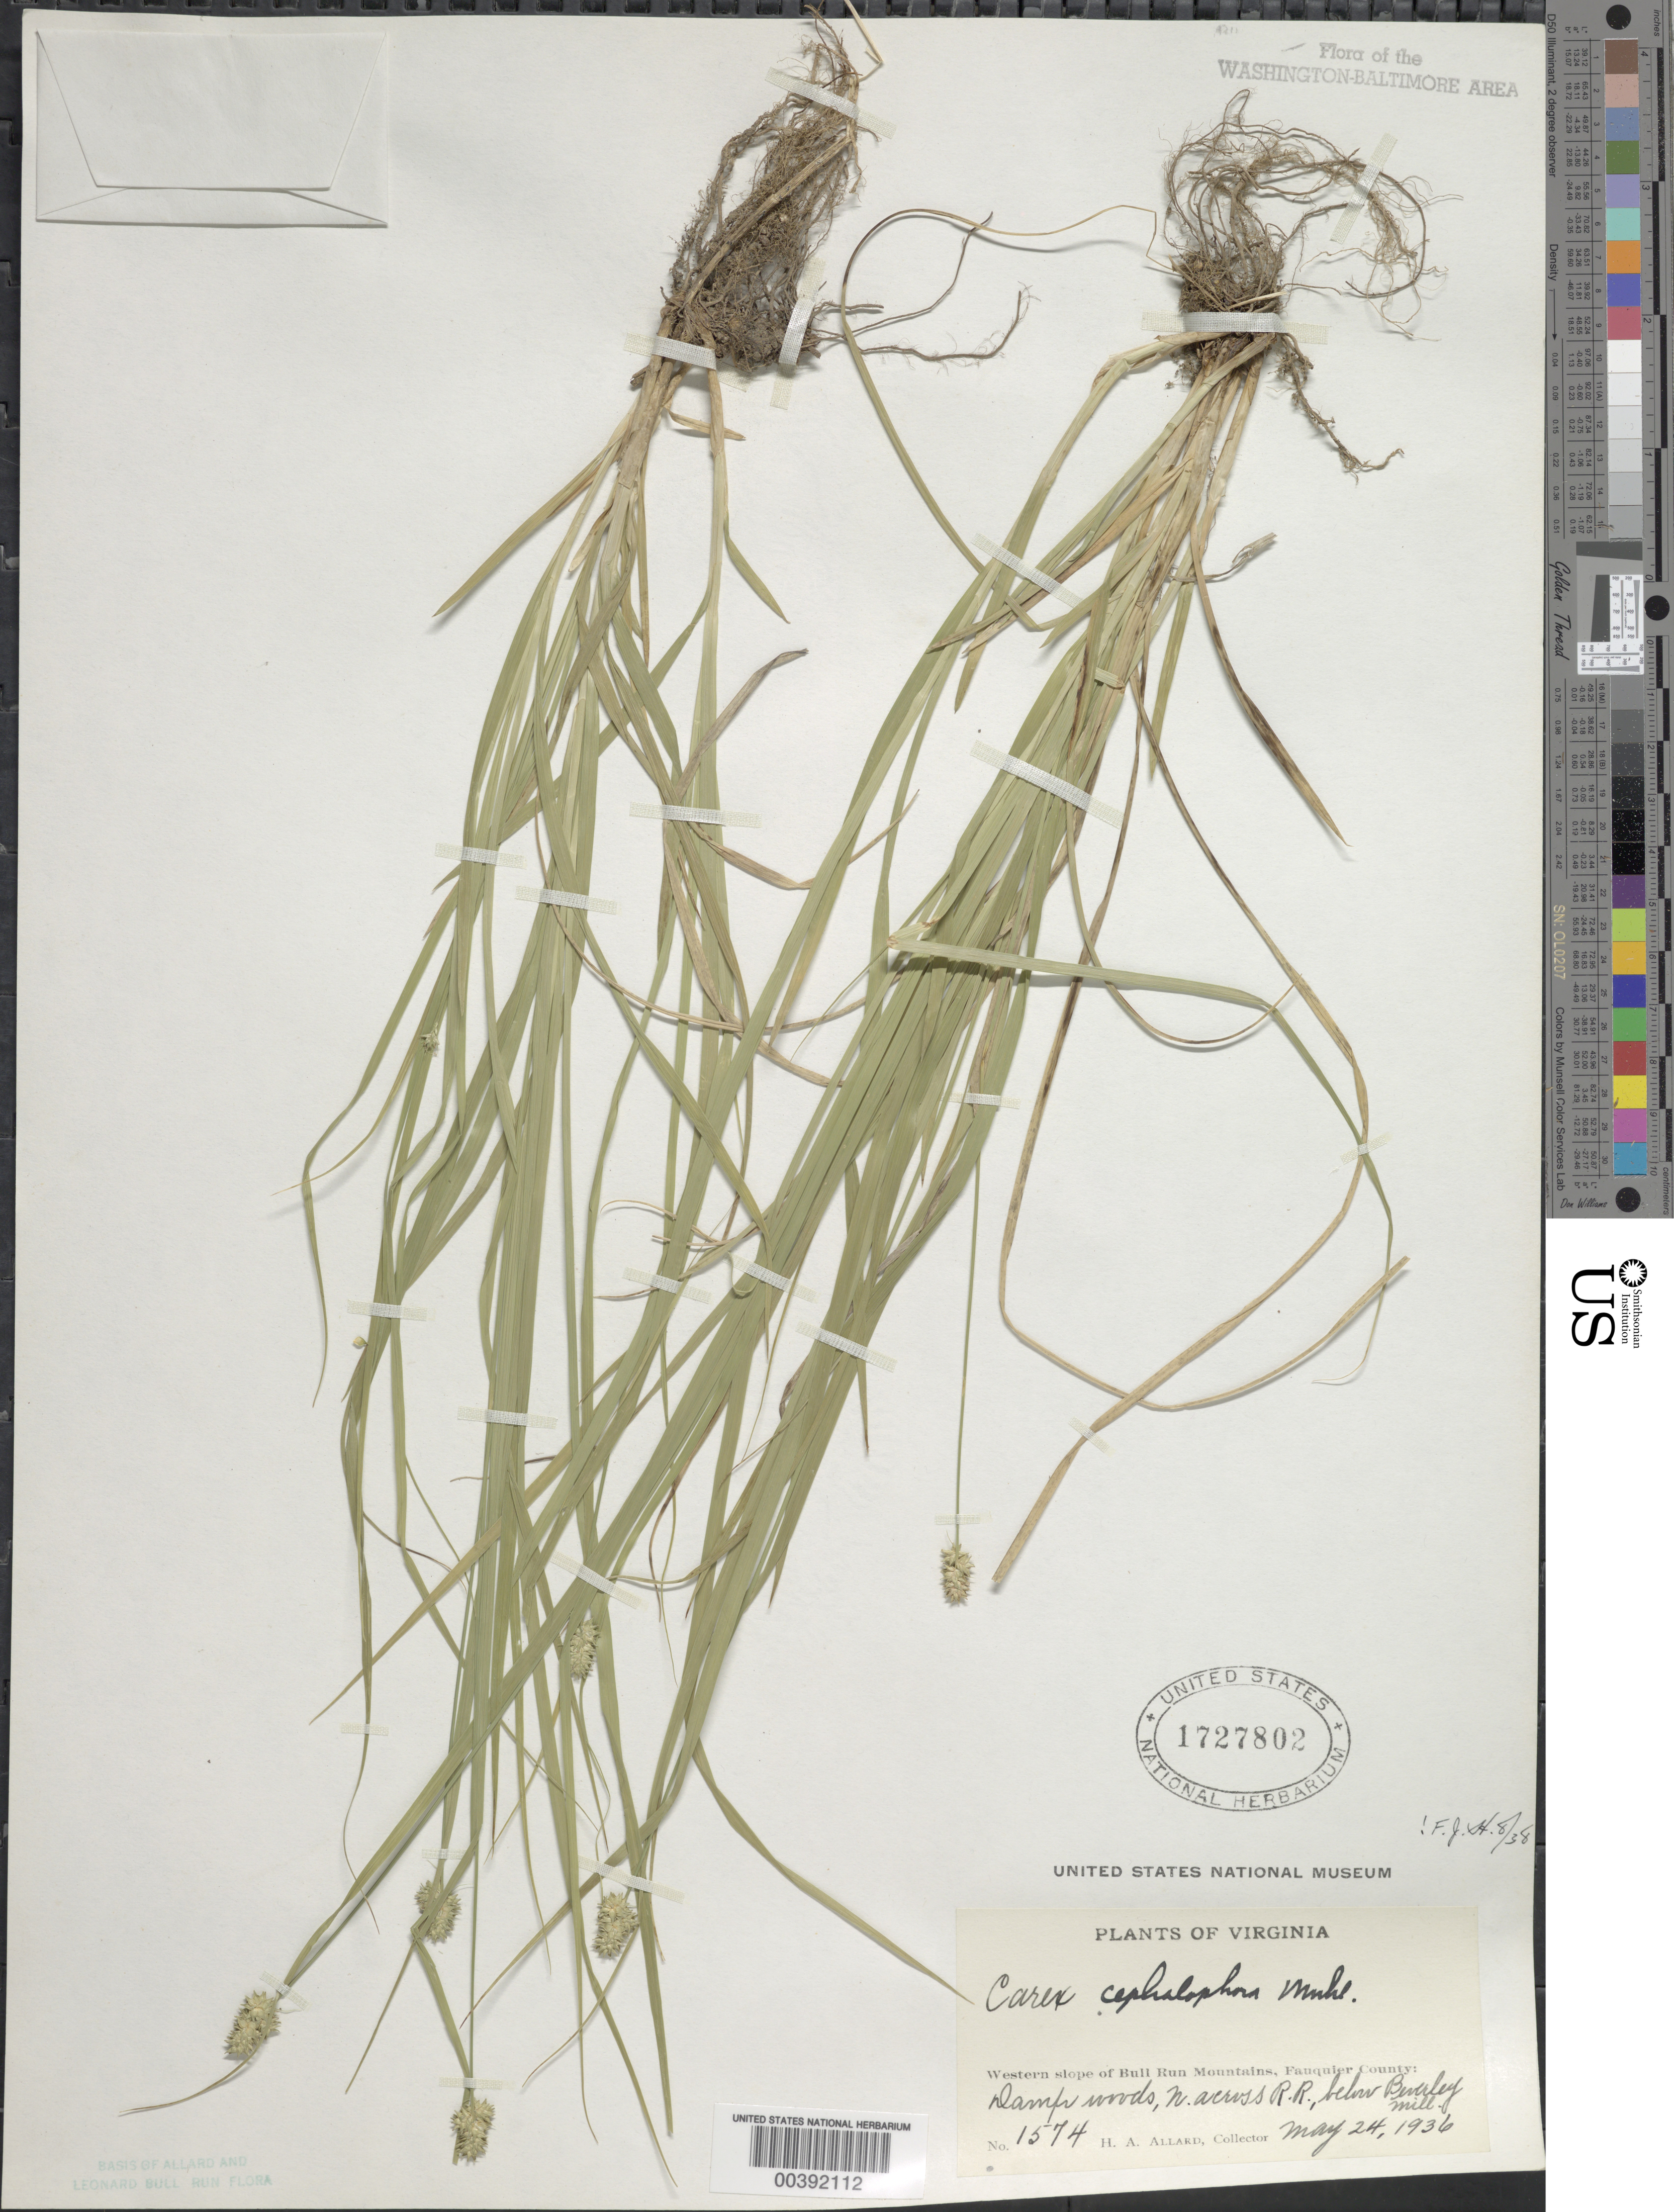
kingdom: Plantae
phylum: Tracheophyta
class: Liliopsida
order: Poales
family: Cyperaceae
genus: Carex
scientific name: Carex cephalophora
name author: Muhl. ex Willd.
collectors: H. A. Allard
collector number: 1574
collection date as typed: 24 May 1936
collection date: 1936-05-24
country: United States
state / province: Virginia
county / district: Fauquier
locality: Railroad, below Beverley Mill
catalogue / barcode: US 1727802